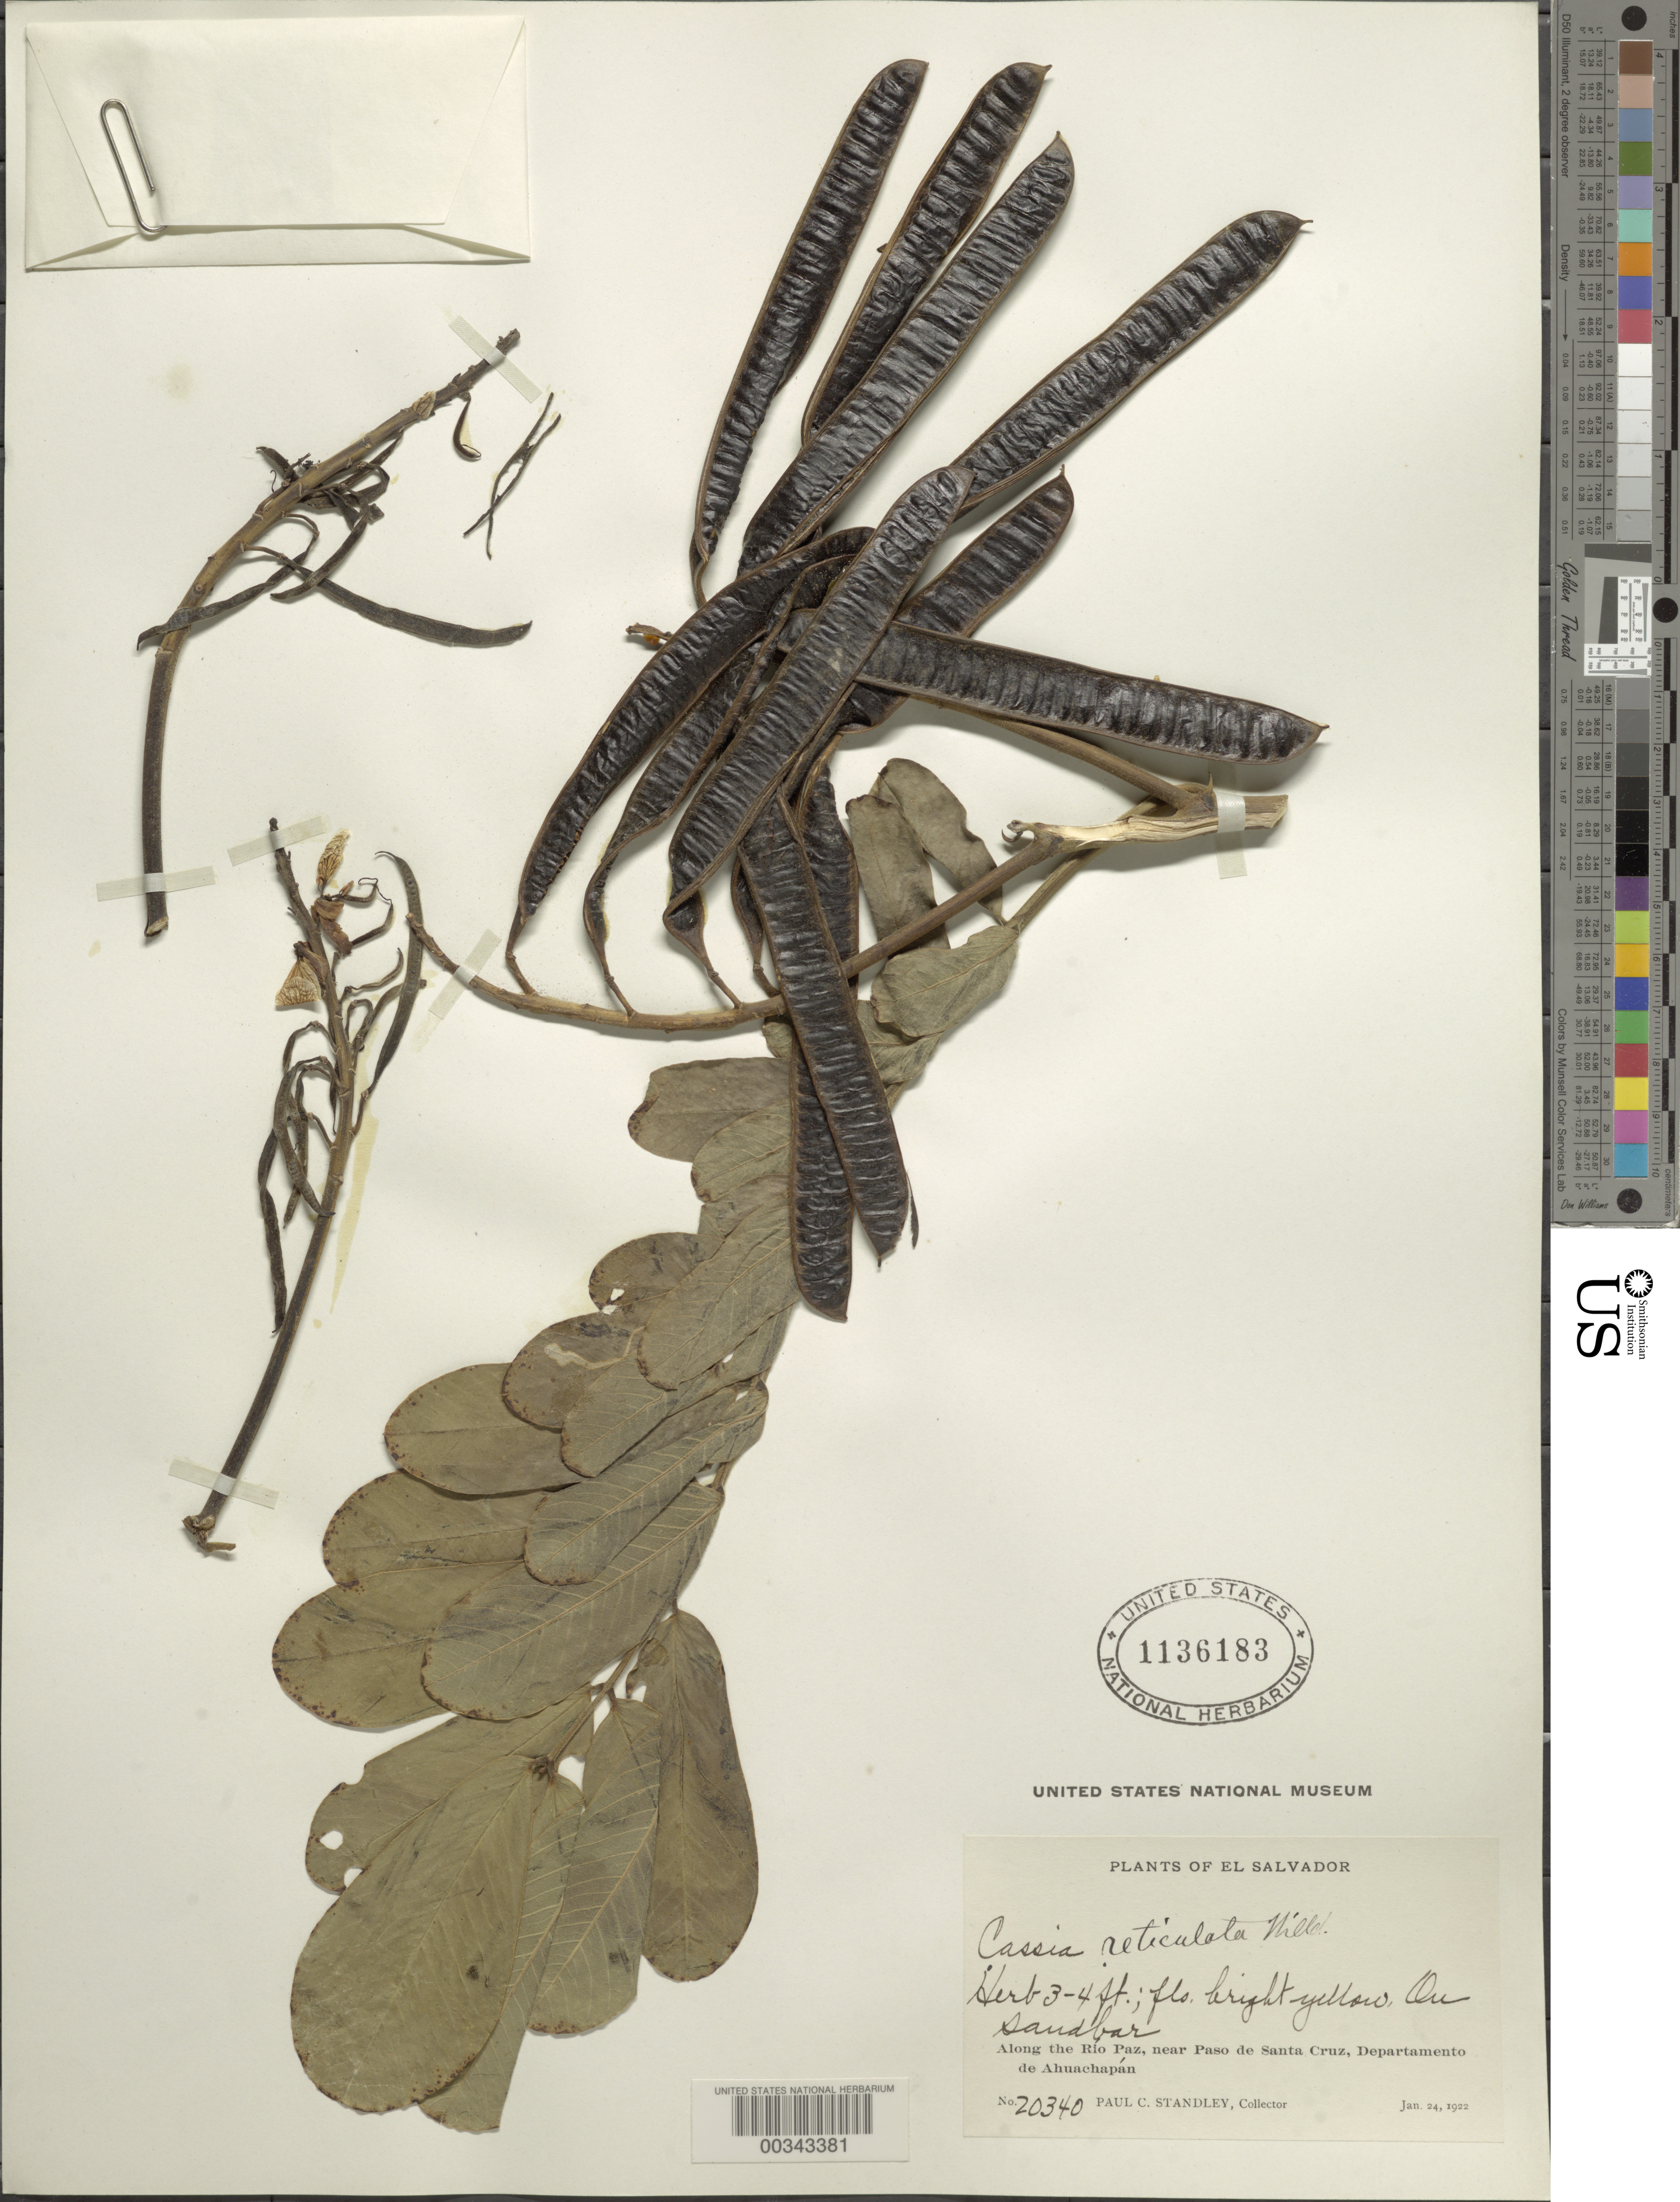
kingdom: Plantae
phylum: Tracheophyta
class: Magnoliopsida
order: Fabales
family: Fabaceae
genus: Senna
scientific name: Senna reticulata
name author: (Willd.) H.S. Irwin & Barneby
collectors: P. C. Standley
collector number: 20340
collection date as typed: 24 Jan 1922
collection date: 1922-01-24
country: El Salvador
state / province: Ahuachapán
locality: Along the rio paz near paso de santa cruz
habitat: On sandbar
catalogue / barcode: US 1136183